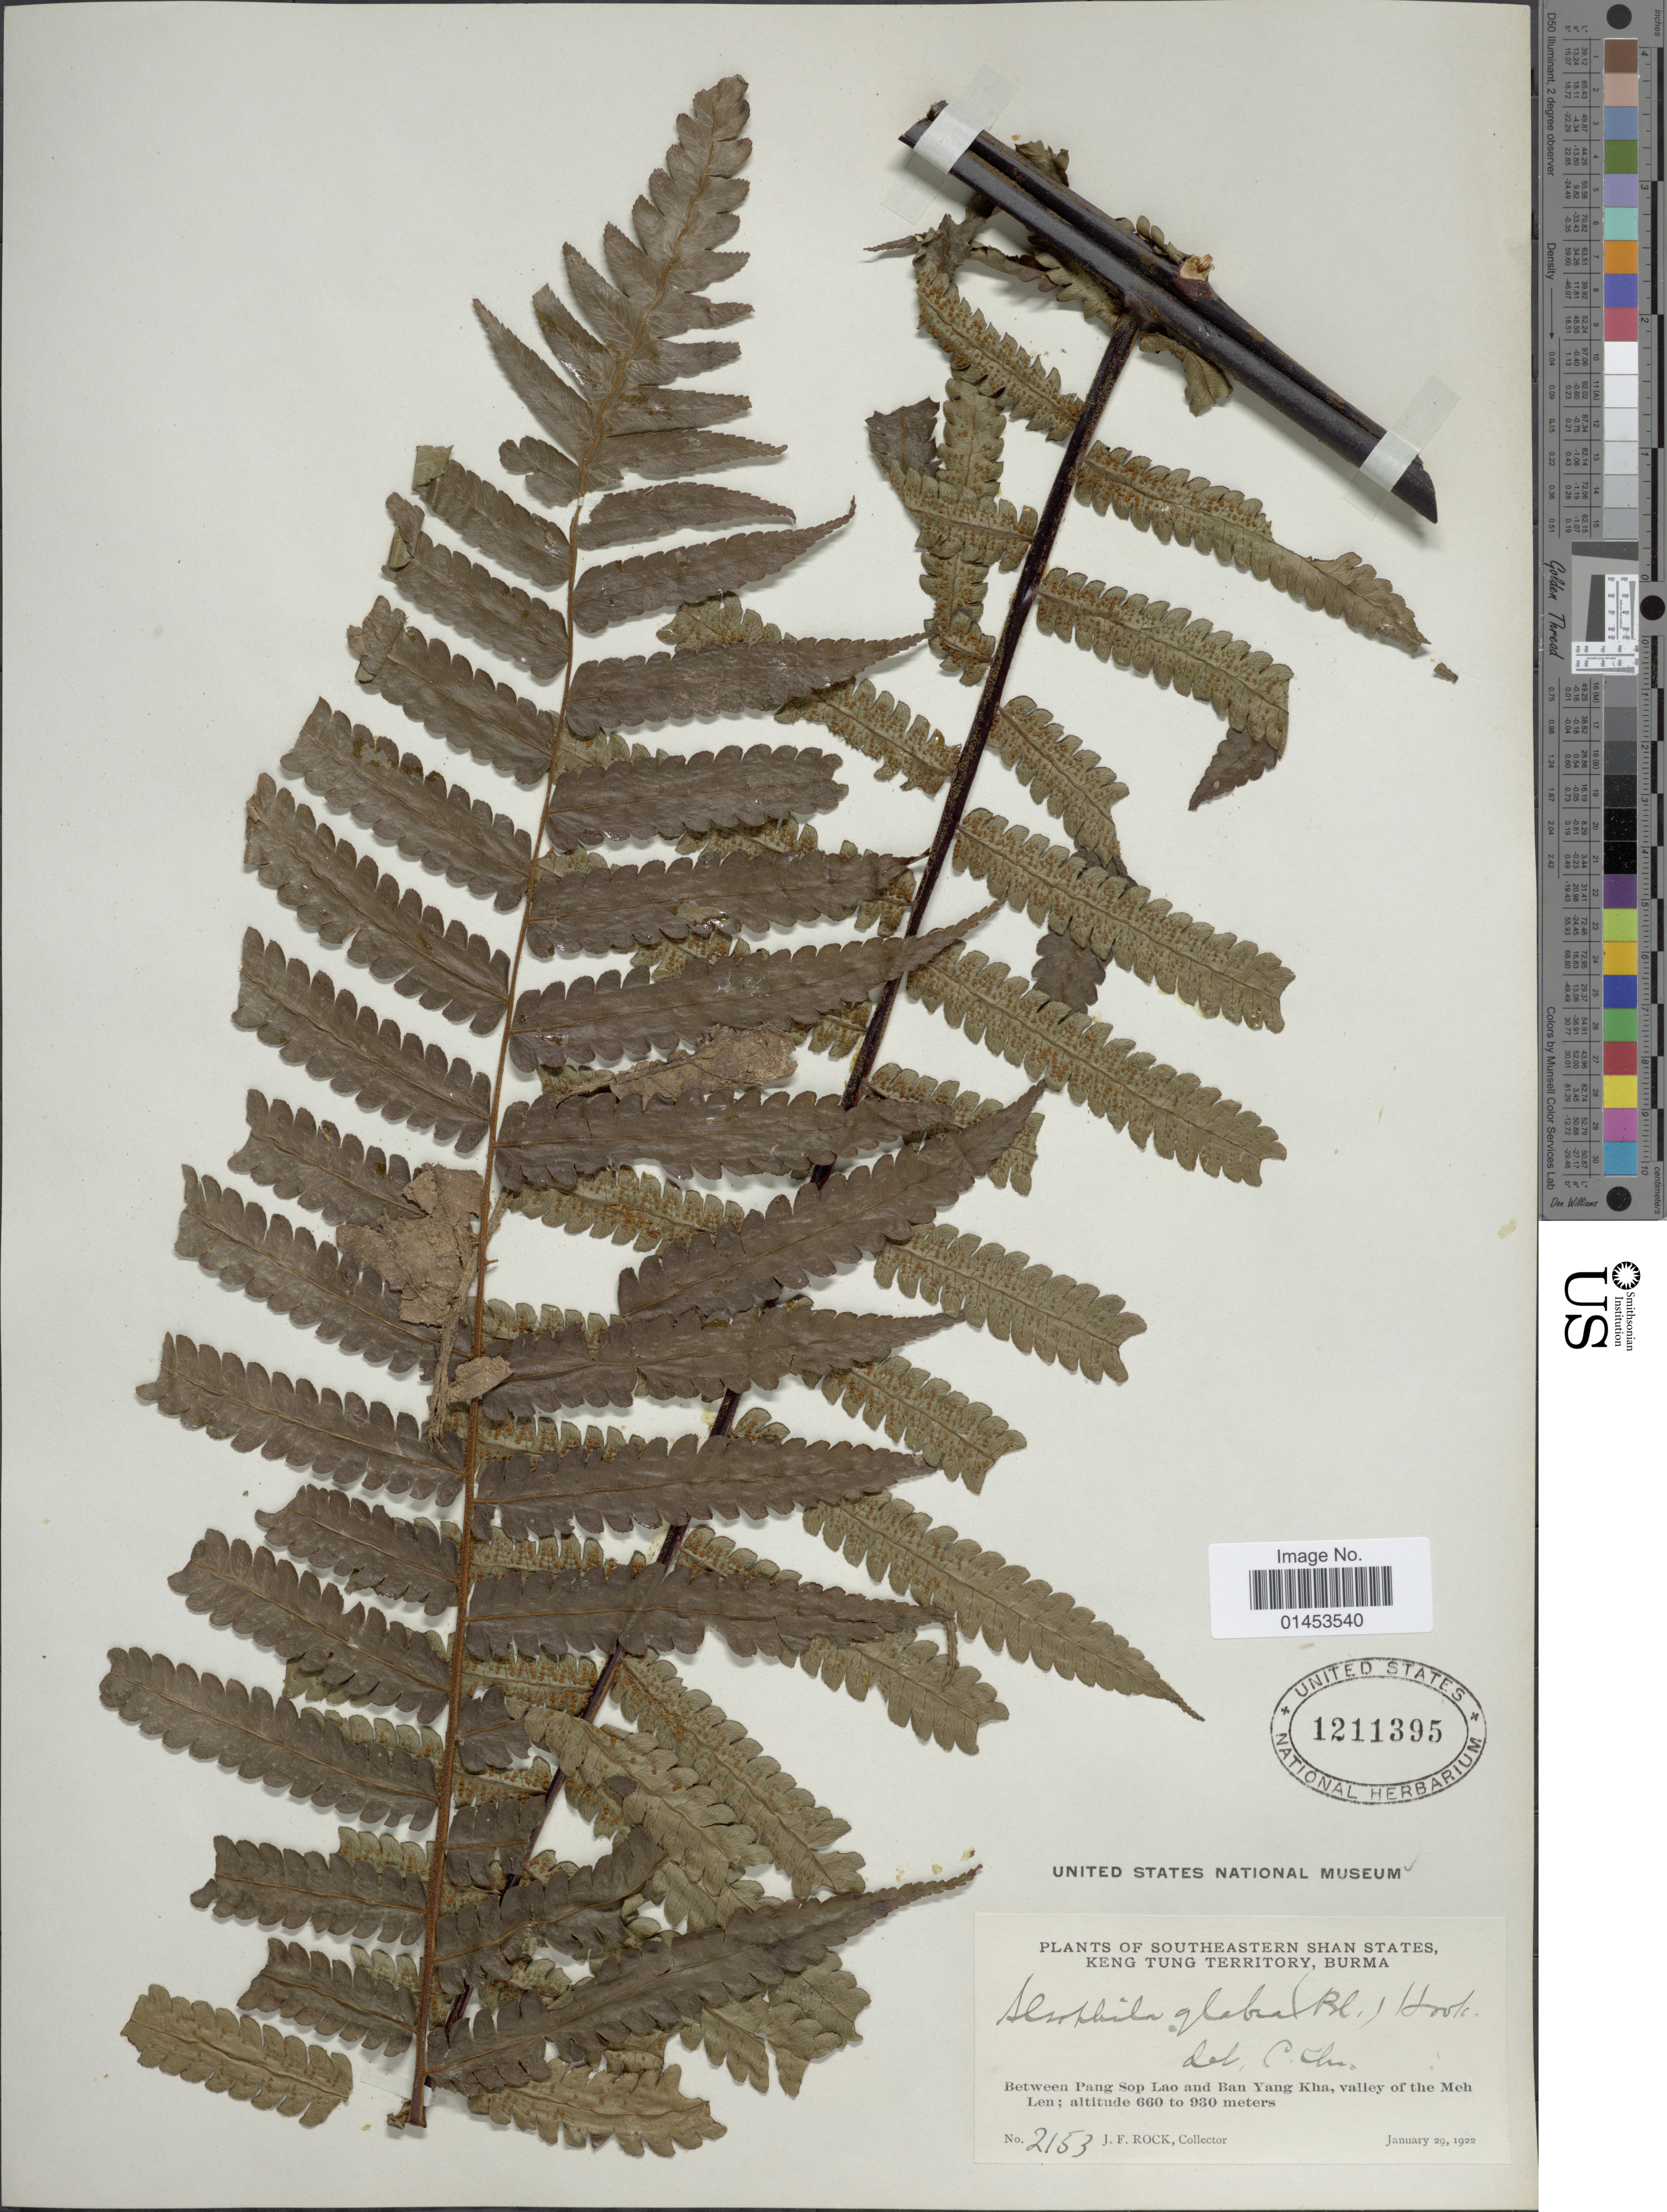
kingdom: Plantae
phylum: Tracheophyta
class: Polypodiopsida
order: Cyatheales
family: Cyatheaceae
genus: Cyathea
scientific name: Cyathea gigantea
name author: (Wall. ex Hook.) Holttum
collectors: J. Rock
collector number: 2153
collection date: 1922-01-29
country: Myanmar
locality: Southeastern Shan States, Keng Tung Territory, Burma, Between Pang Sop Lao and Ban Yang Kha, valley of the Meh Len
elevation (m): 660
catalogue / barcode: US 1211395